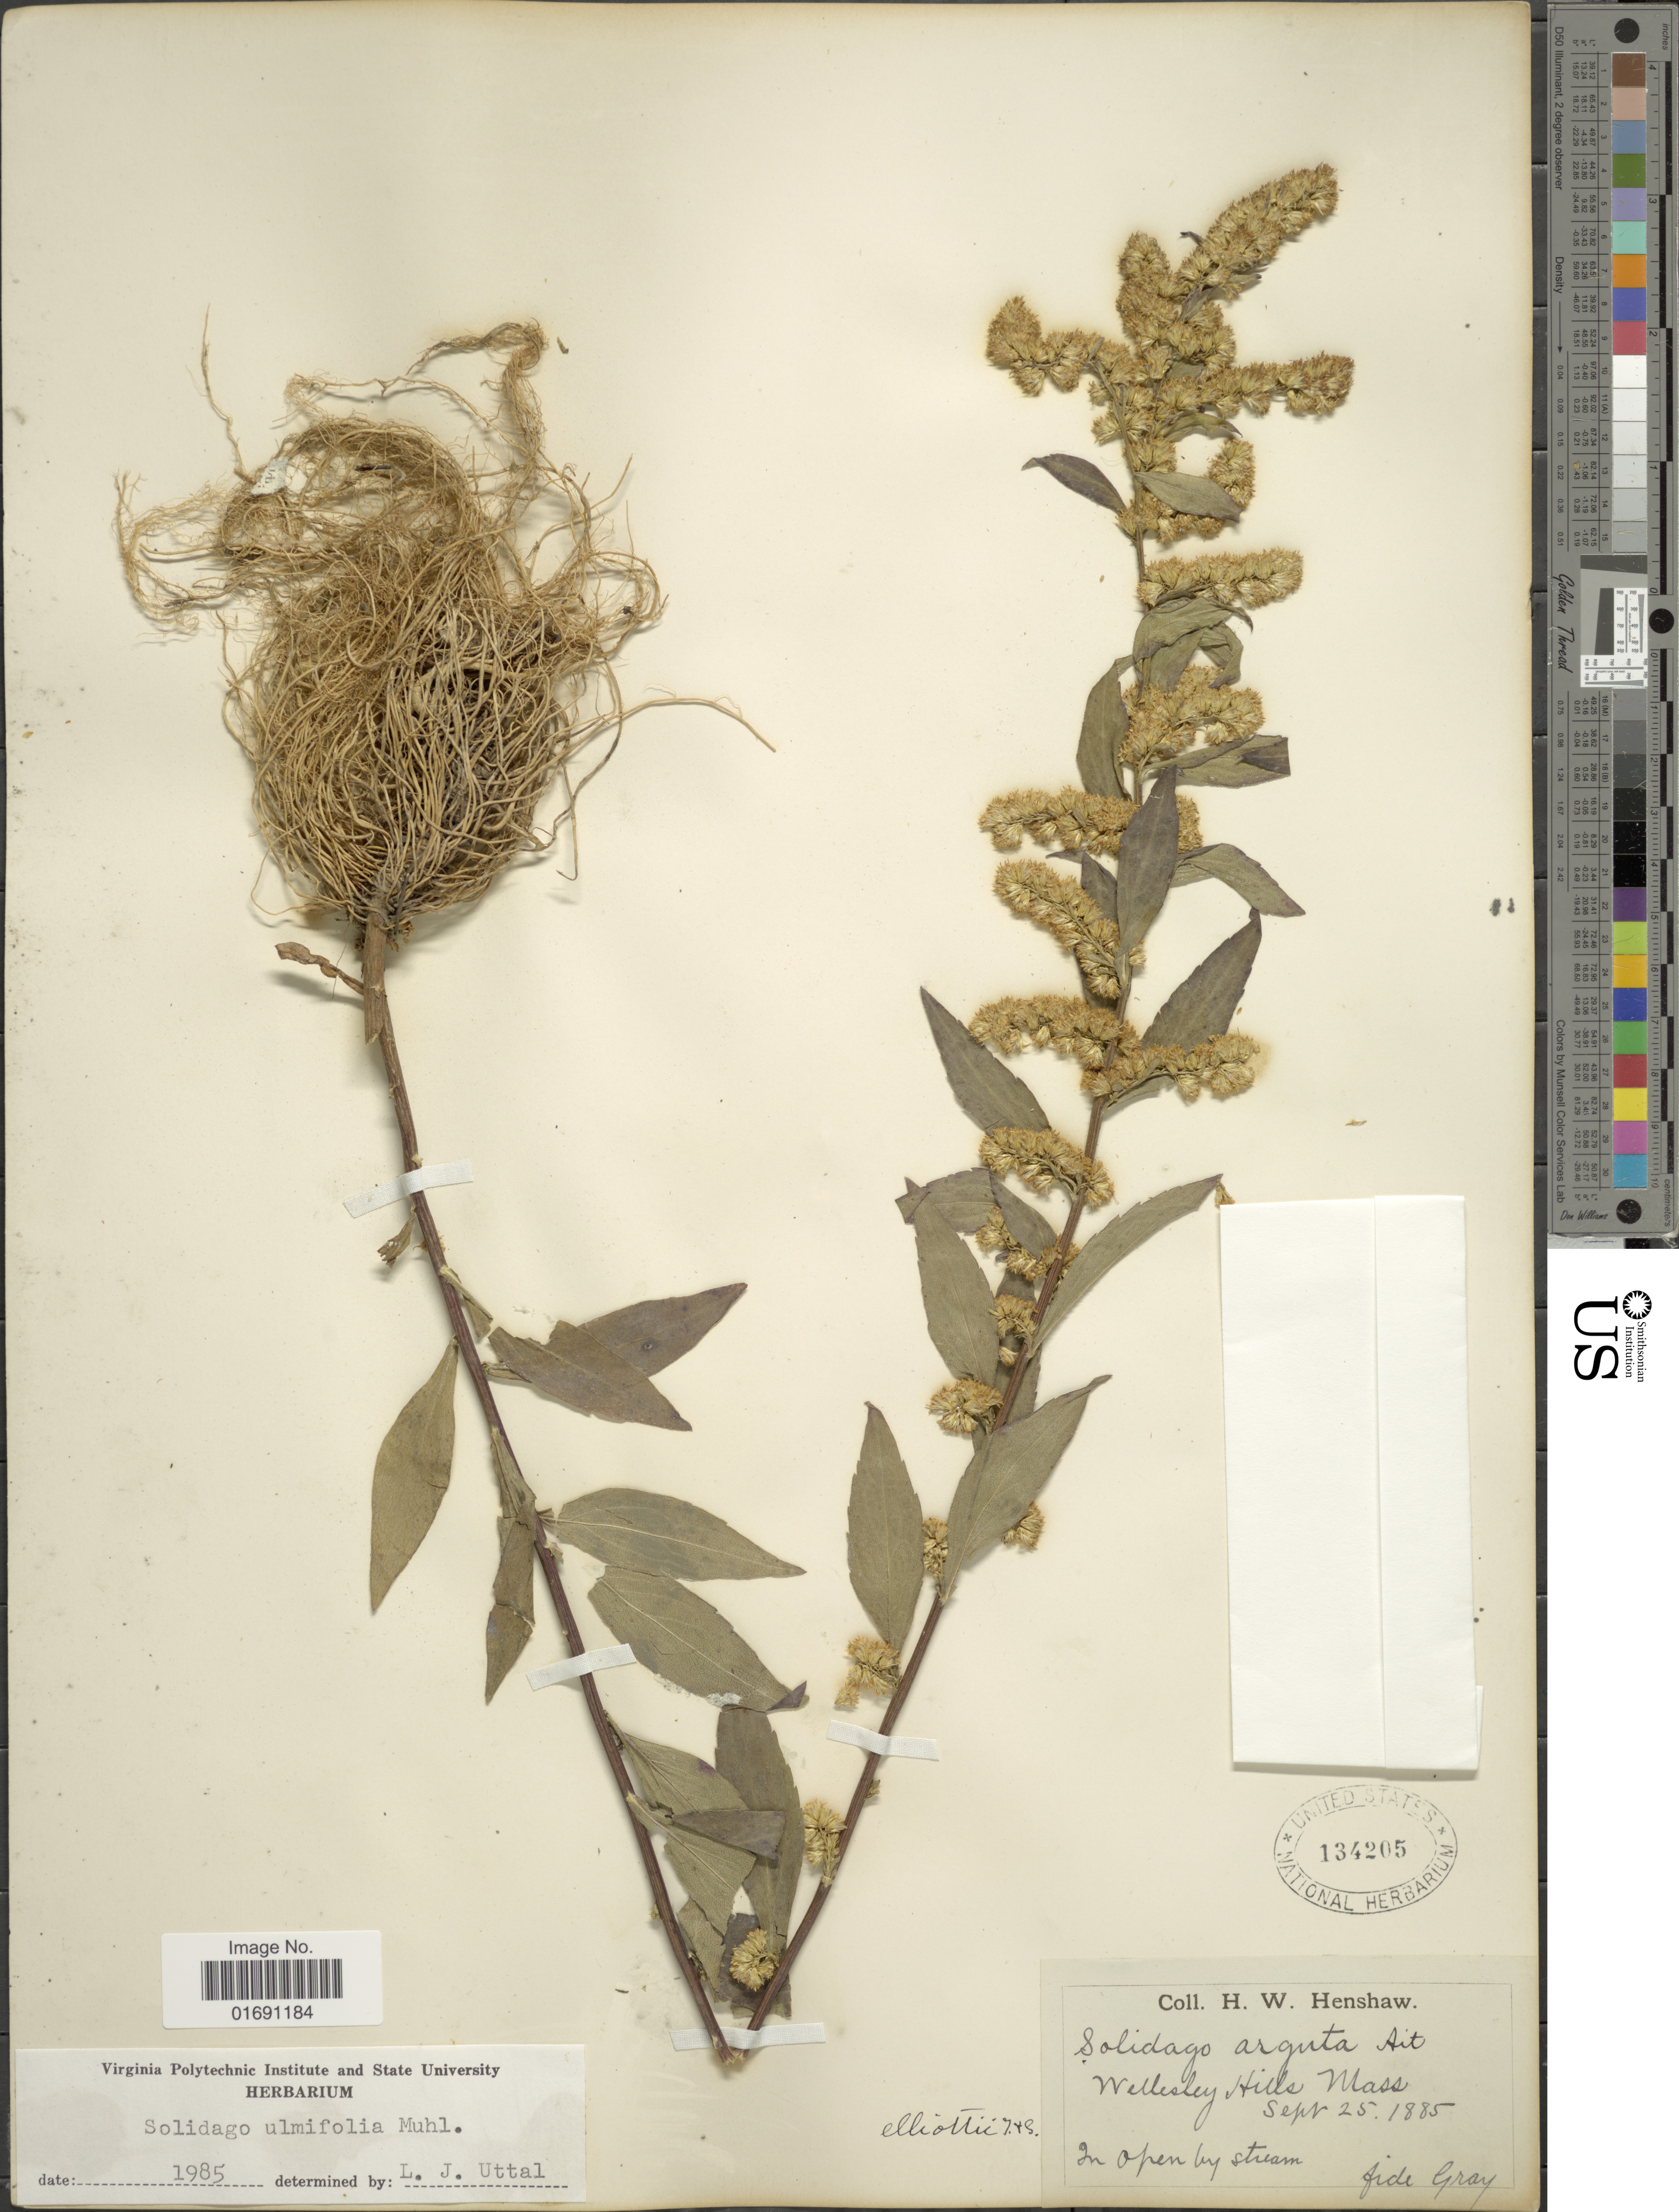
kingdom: Plantae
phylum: Tracheophyta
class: Magnoliopsida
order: Asterales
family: Asteraceae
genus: Solidago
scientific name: Solidago ulmifolia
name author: Muhl. ex Willd.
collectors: H. Henshaw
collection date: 1885-09-25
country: United States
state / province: Massachusetts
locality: Wellesley Hills, In open by stream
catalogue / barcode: US 134205